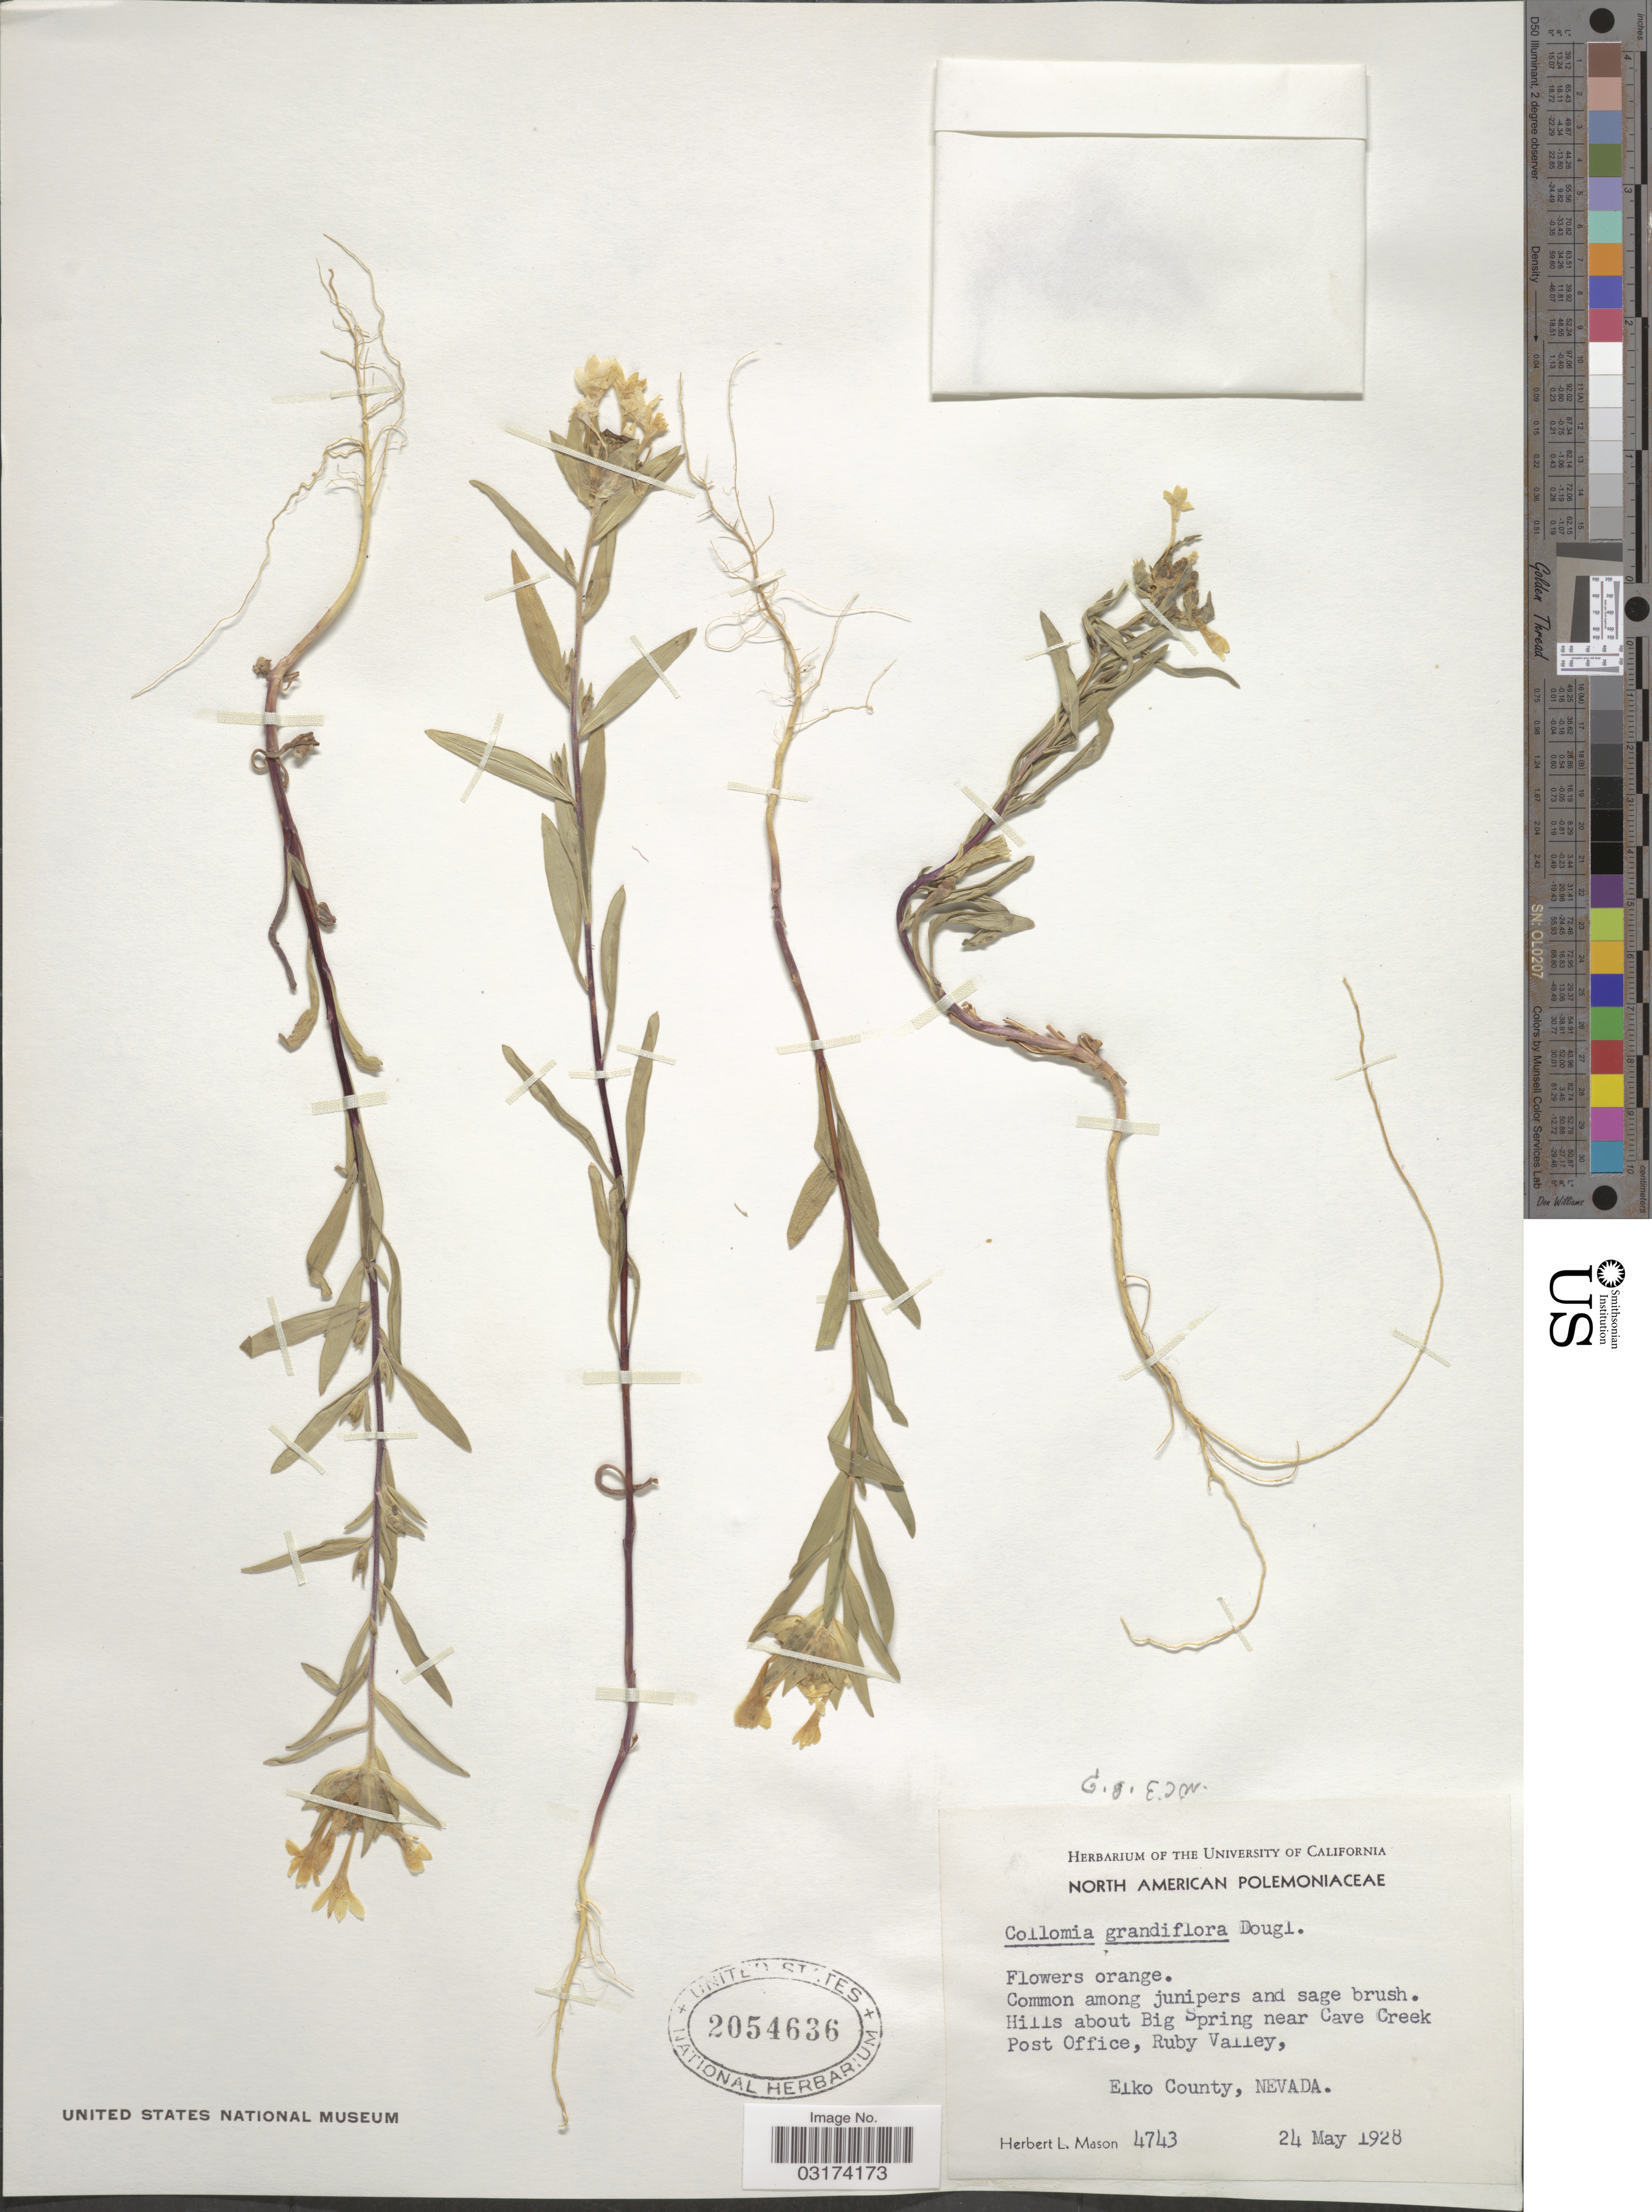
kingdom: Plantae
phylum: Tracheophyta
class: Magnoliopsida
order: Ericales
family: Polemoniaceae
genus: Collomia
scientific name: Collomia grandiflora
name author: Douglas ex Lindl.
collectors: H. L. Mason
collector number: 4743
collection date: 1928-05-24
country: United States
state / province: Nevada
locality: Hills about Big Spring near Cave Creek. Post Office, Ruby Valley, Elko County, Nevada.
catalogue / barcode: US 2054636